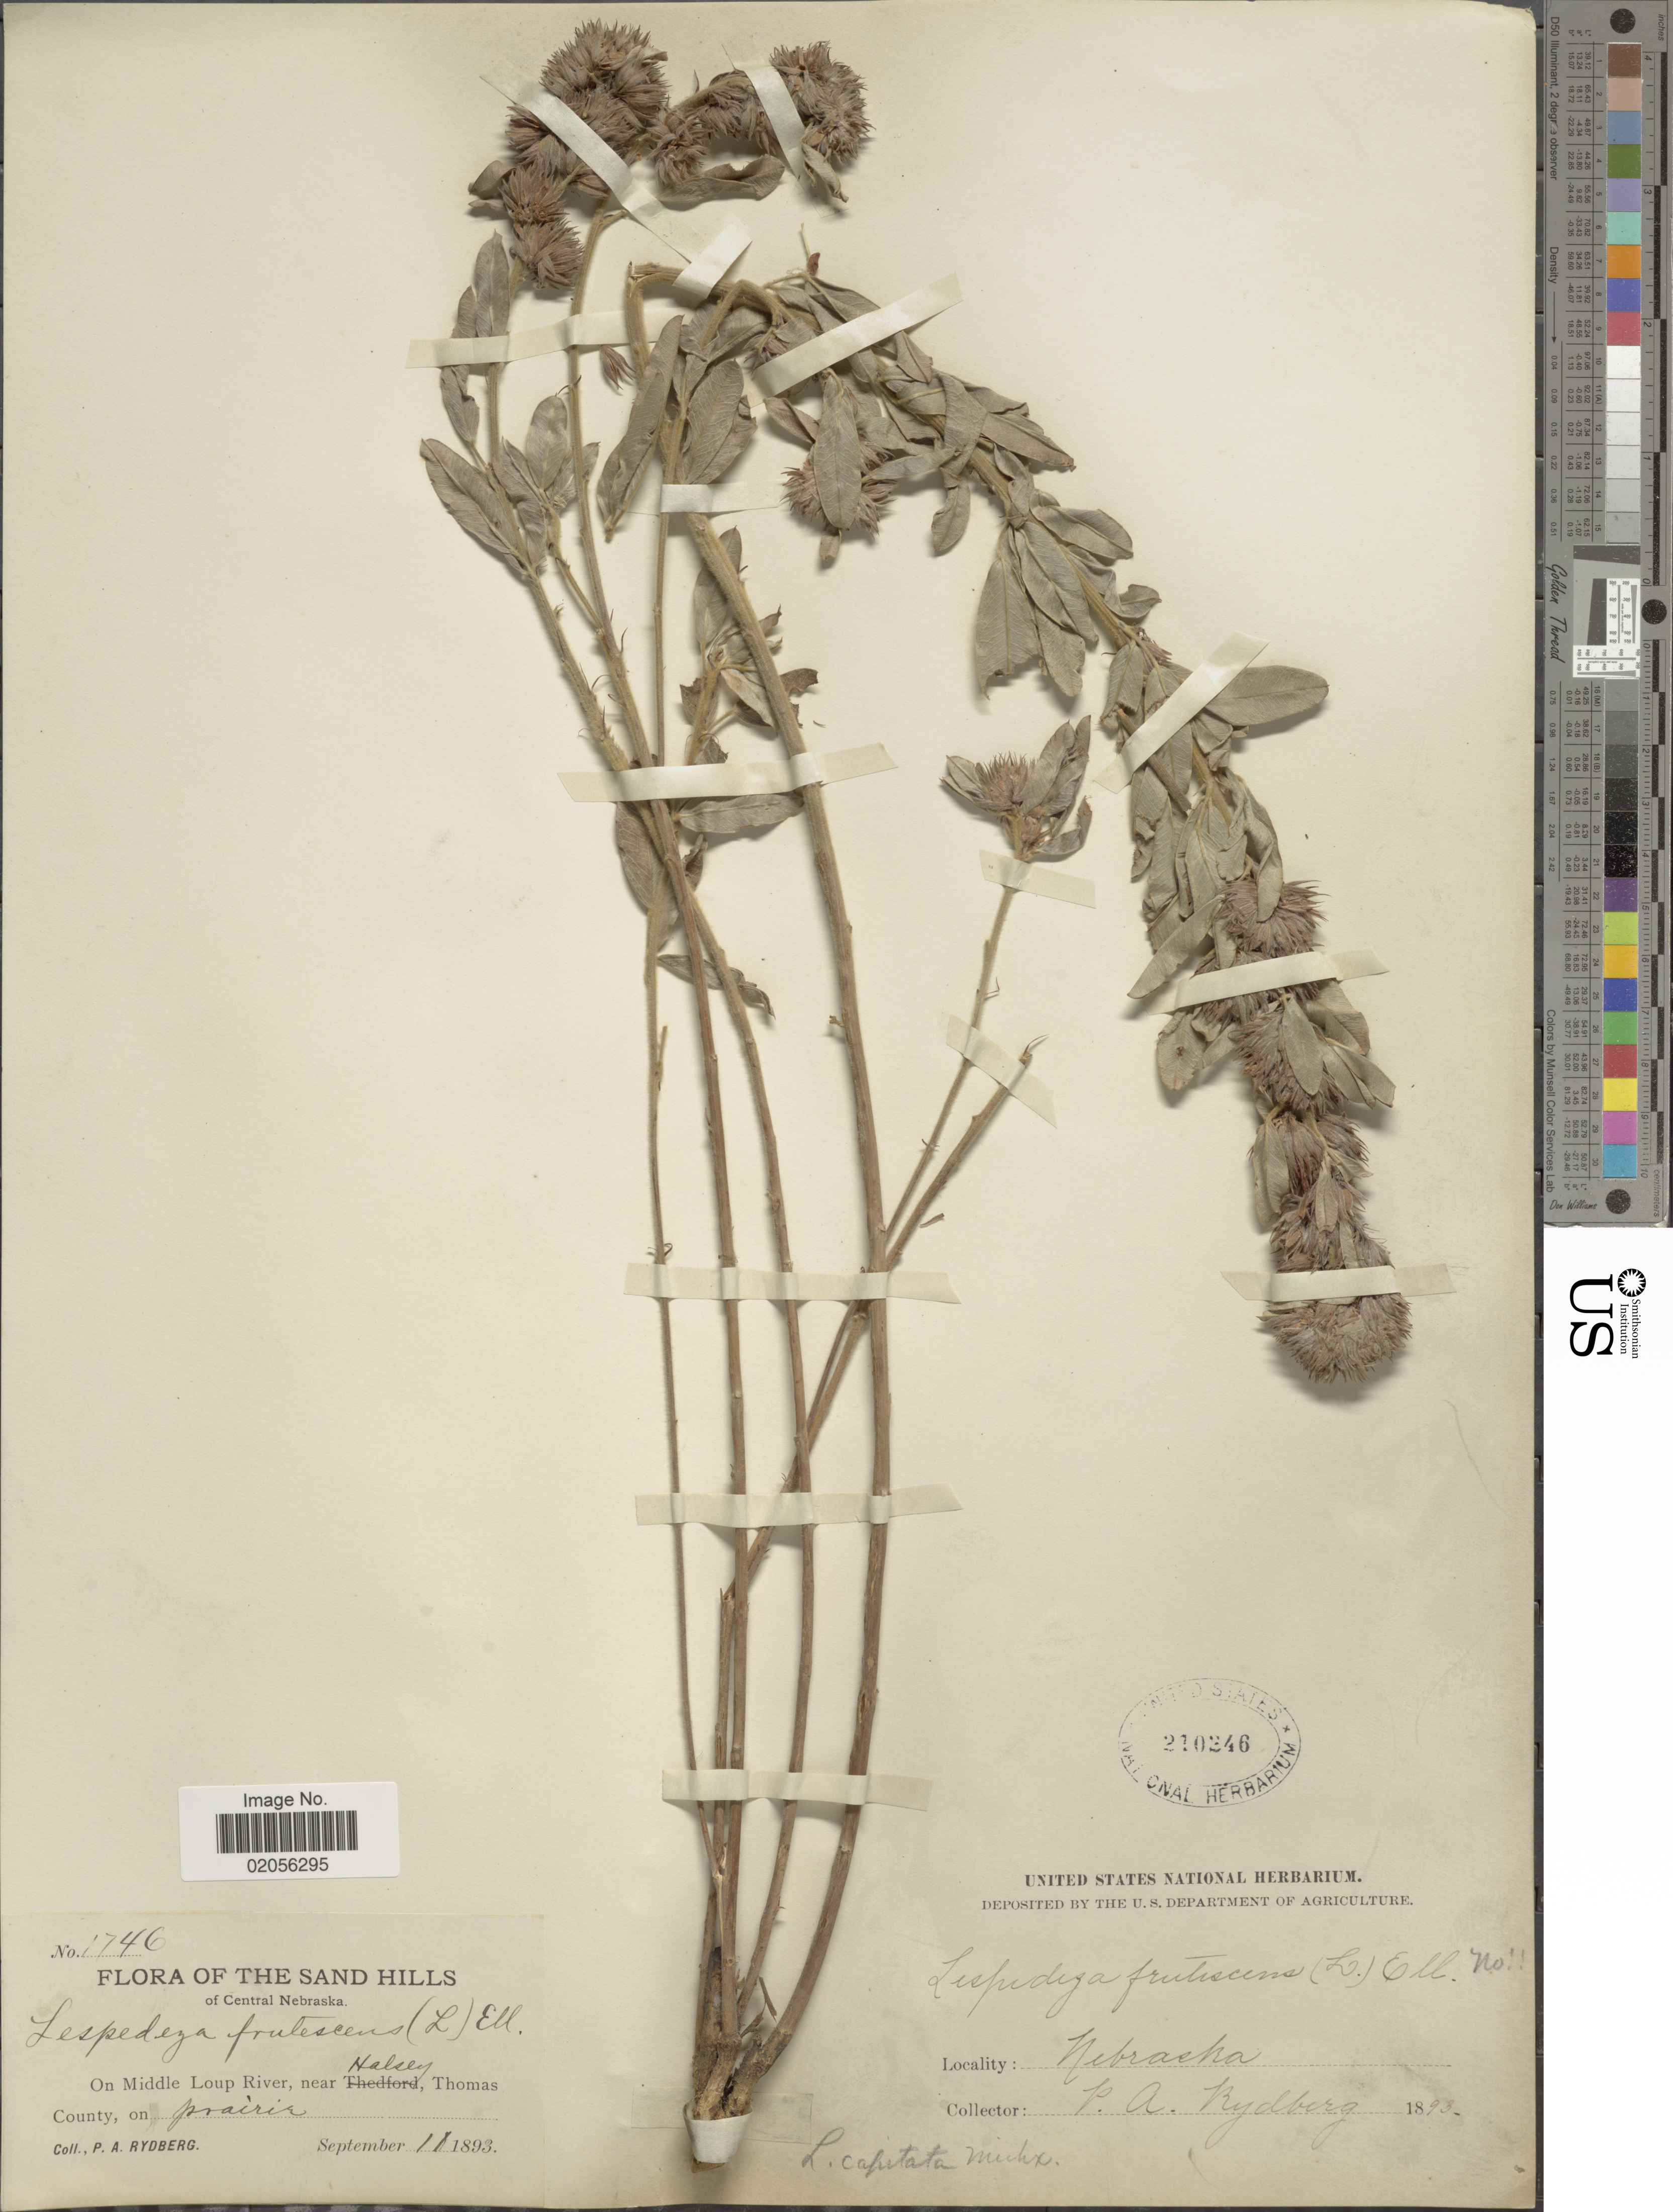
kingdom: Plantae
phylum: Tracheophyta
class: Magnoliopsida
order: Fabales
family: Fabaceae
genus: Lespedeza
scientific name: Lespedeza capitata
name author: Michx.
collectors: P. A. Rydberg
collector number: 1746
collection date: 1893-09-11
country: United States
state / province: Nebraska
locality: On Middle Loup River, near Halsey Thomas County. Sand Hills. Central Nebraska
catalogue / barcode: US 210246